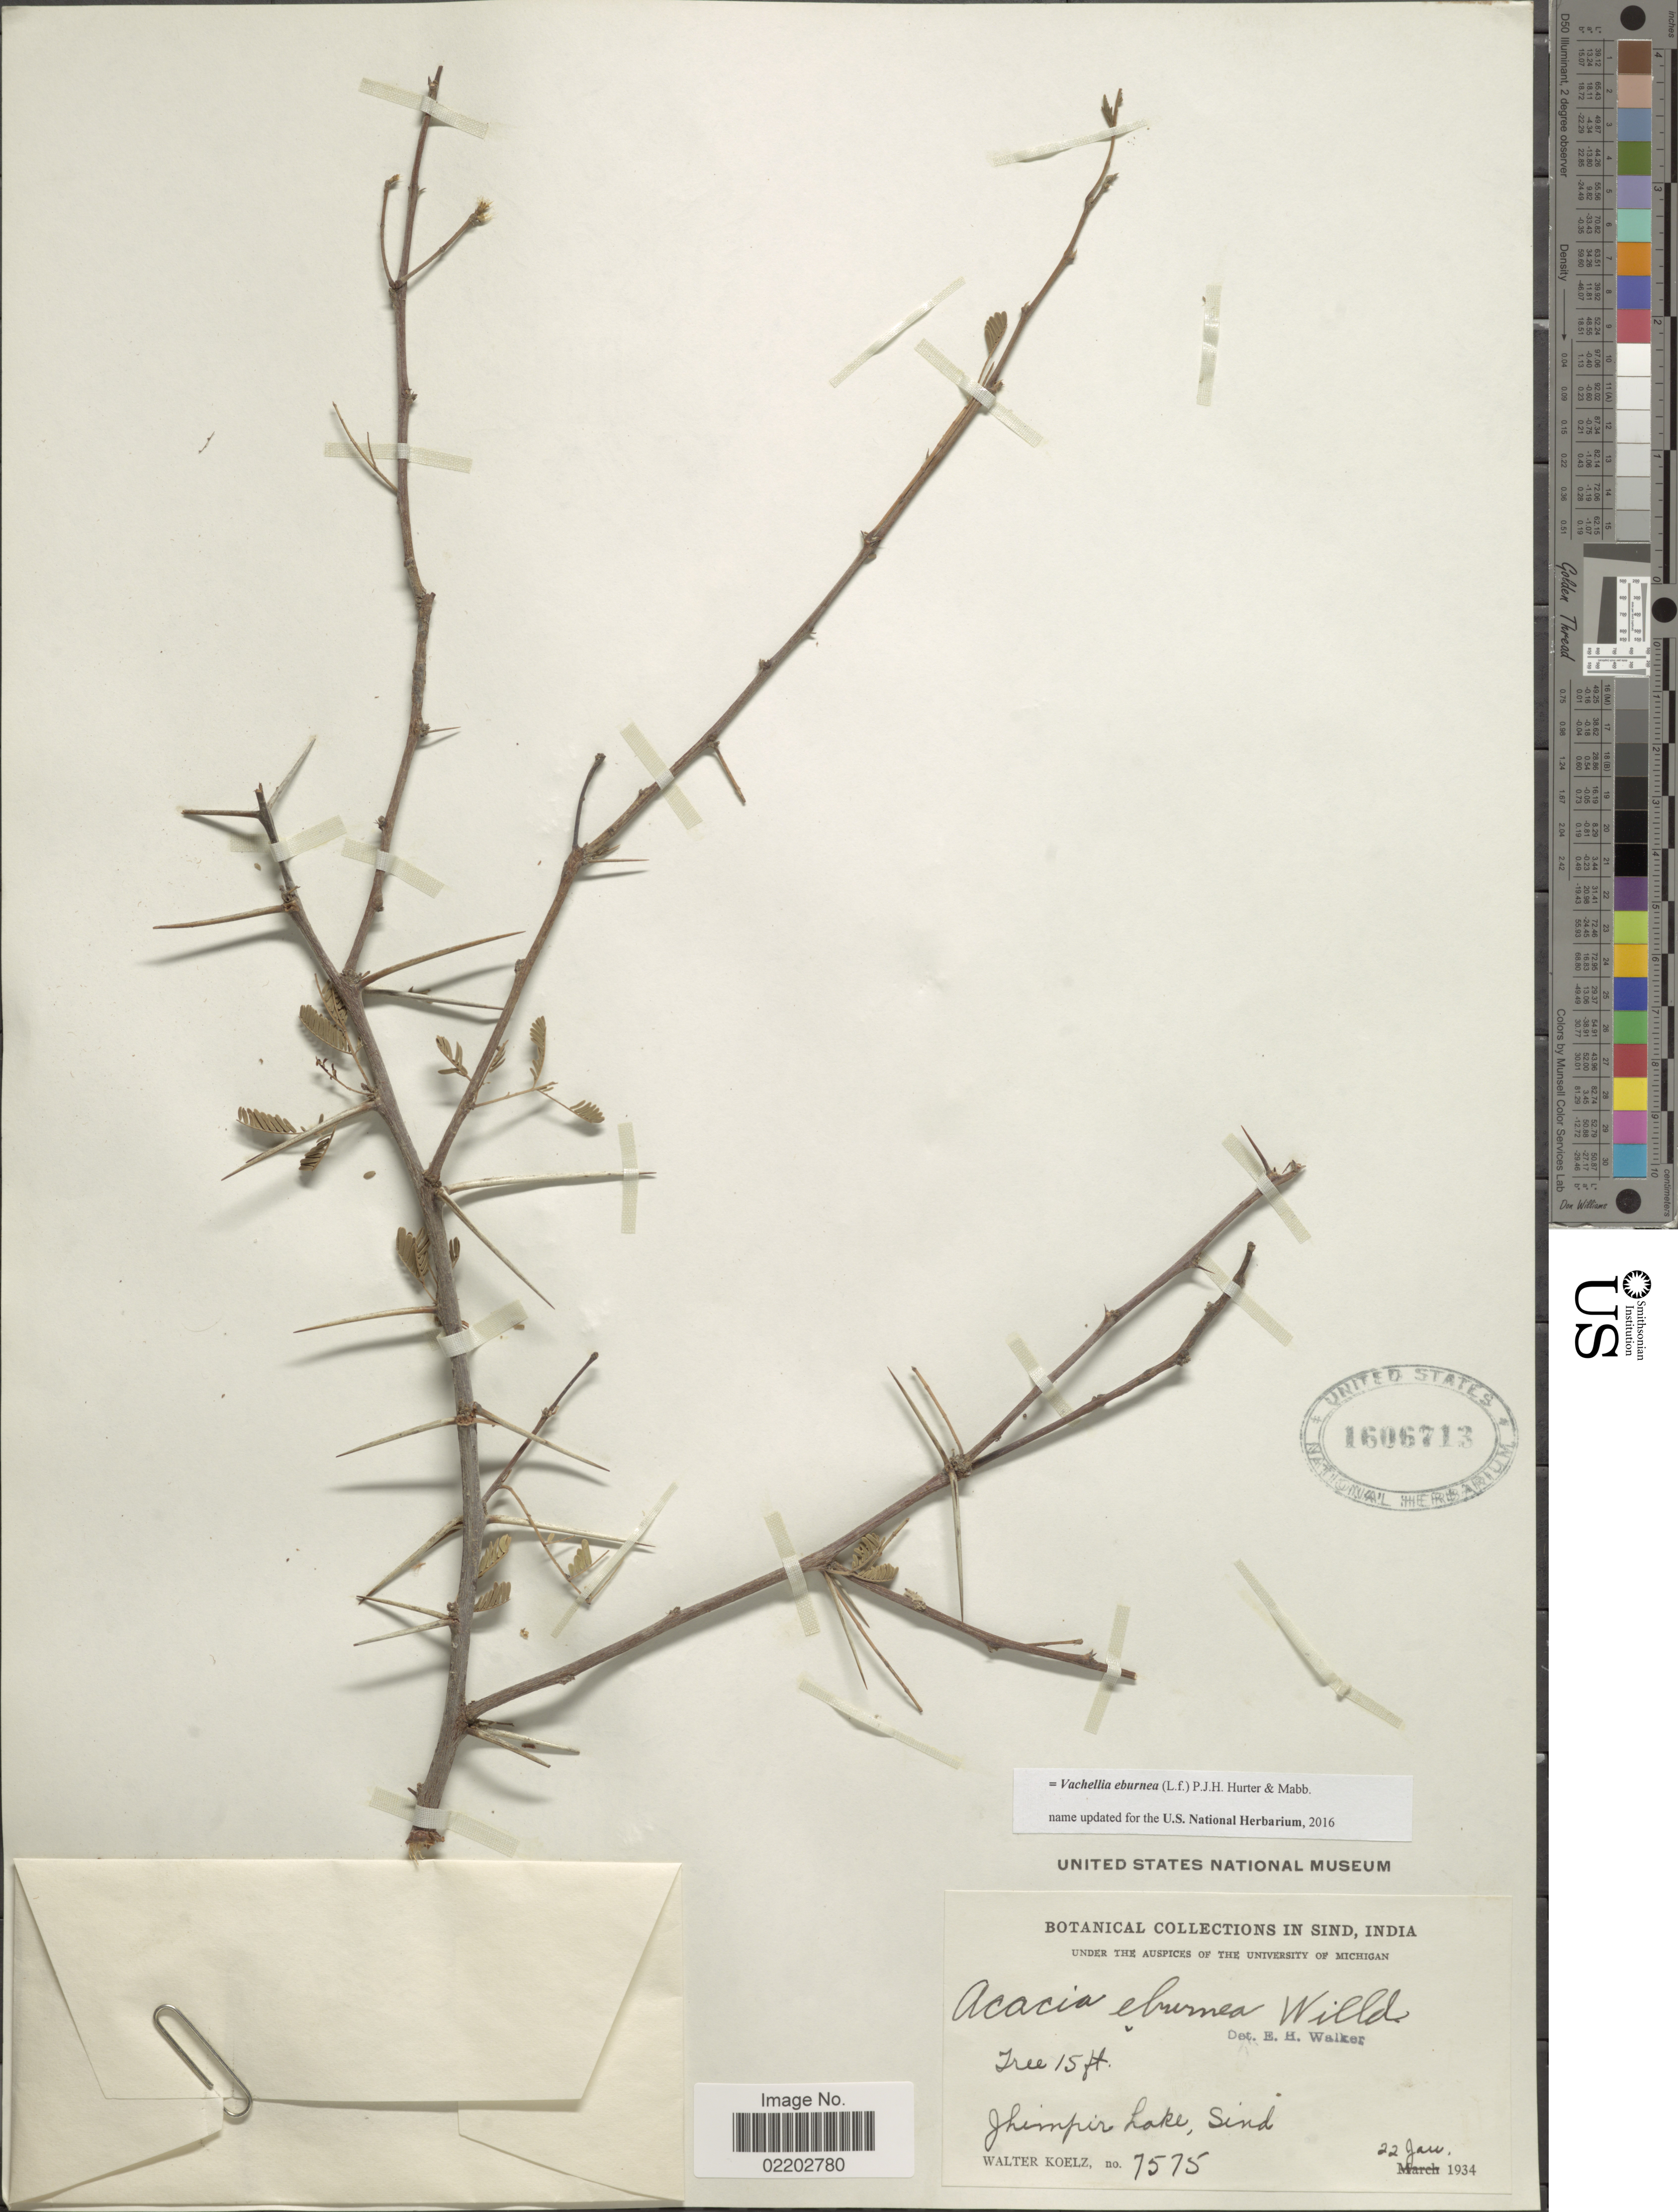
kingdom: Plantae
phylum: Tracheophyta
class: Magnoliopsida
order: Fabales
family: Fabaceae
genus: Vachellia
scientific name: Vachellia eburnea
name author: (L. f.) P.J.H. Hurter & Mabb.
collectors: W. N. Koelz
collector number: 7575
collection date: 1934-01-22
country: Pakistan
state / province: Sindh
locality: Jhimpir Lake, Sind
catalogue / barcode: US 1606713